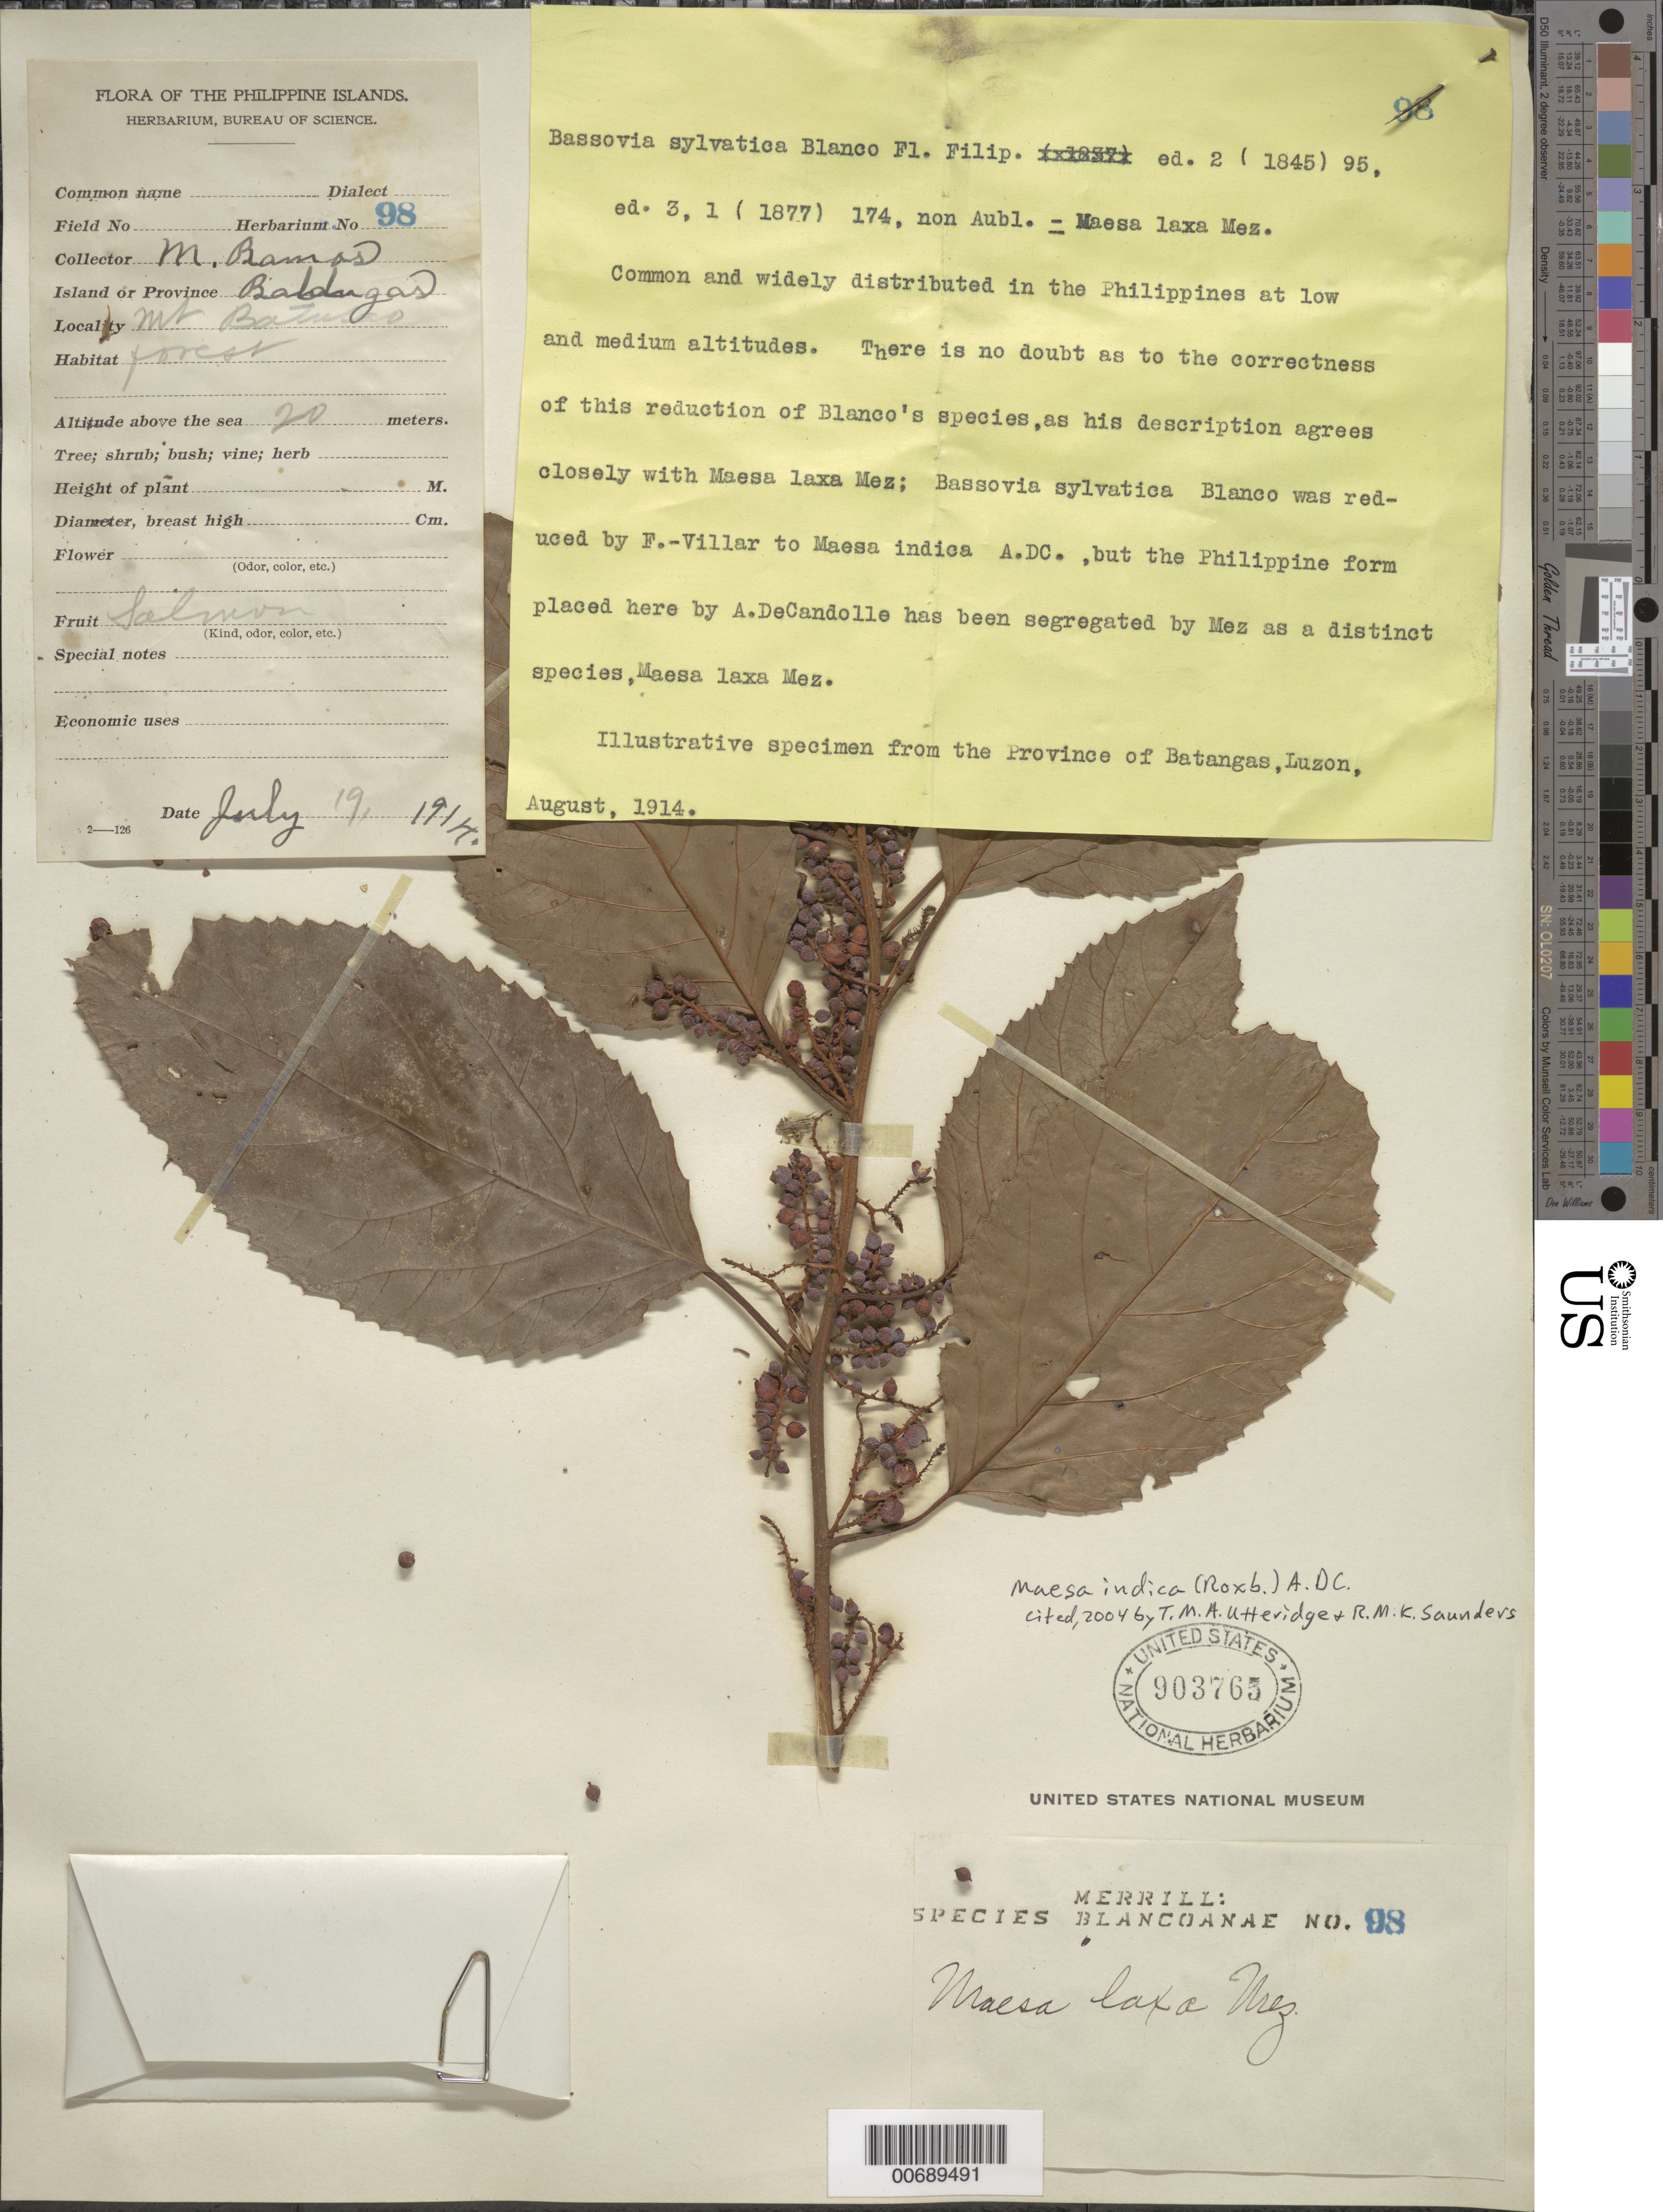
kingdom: Plantae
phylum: Tracheophyta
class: Magnoliopsida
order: Ericales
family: Primulaceae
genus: Maesa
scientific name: Maesa laxa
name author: Mez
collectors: M. Ramos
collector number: Sp. Blancoan. 0098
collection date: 1914-08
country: Philippines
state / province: Calabarzon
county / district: Batangas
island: Luzon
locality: Mt. Batulao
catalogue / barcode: US 903765